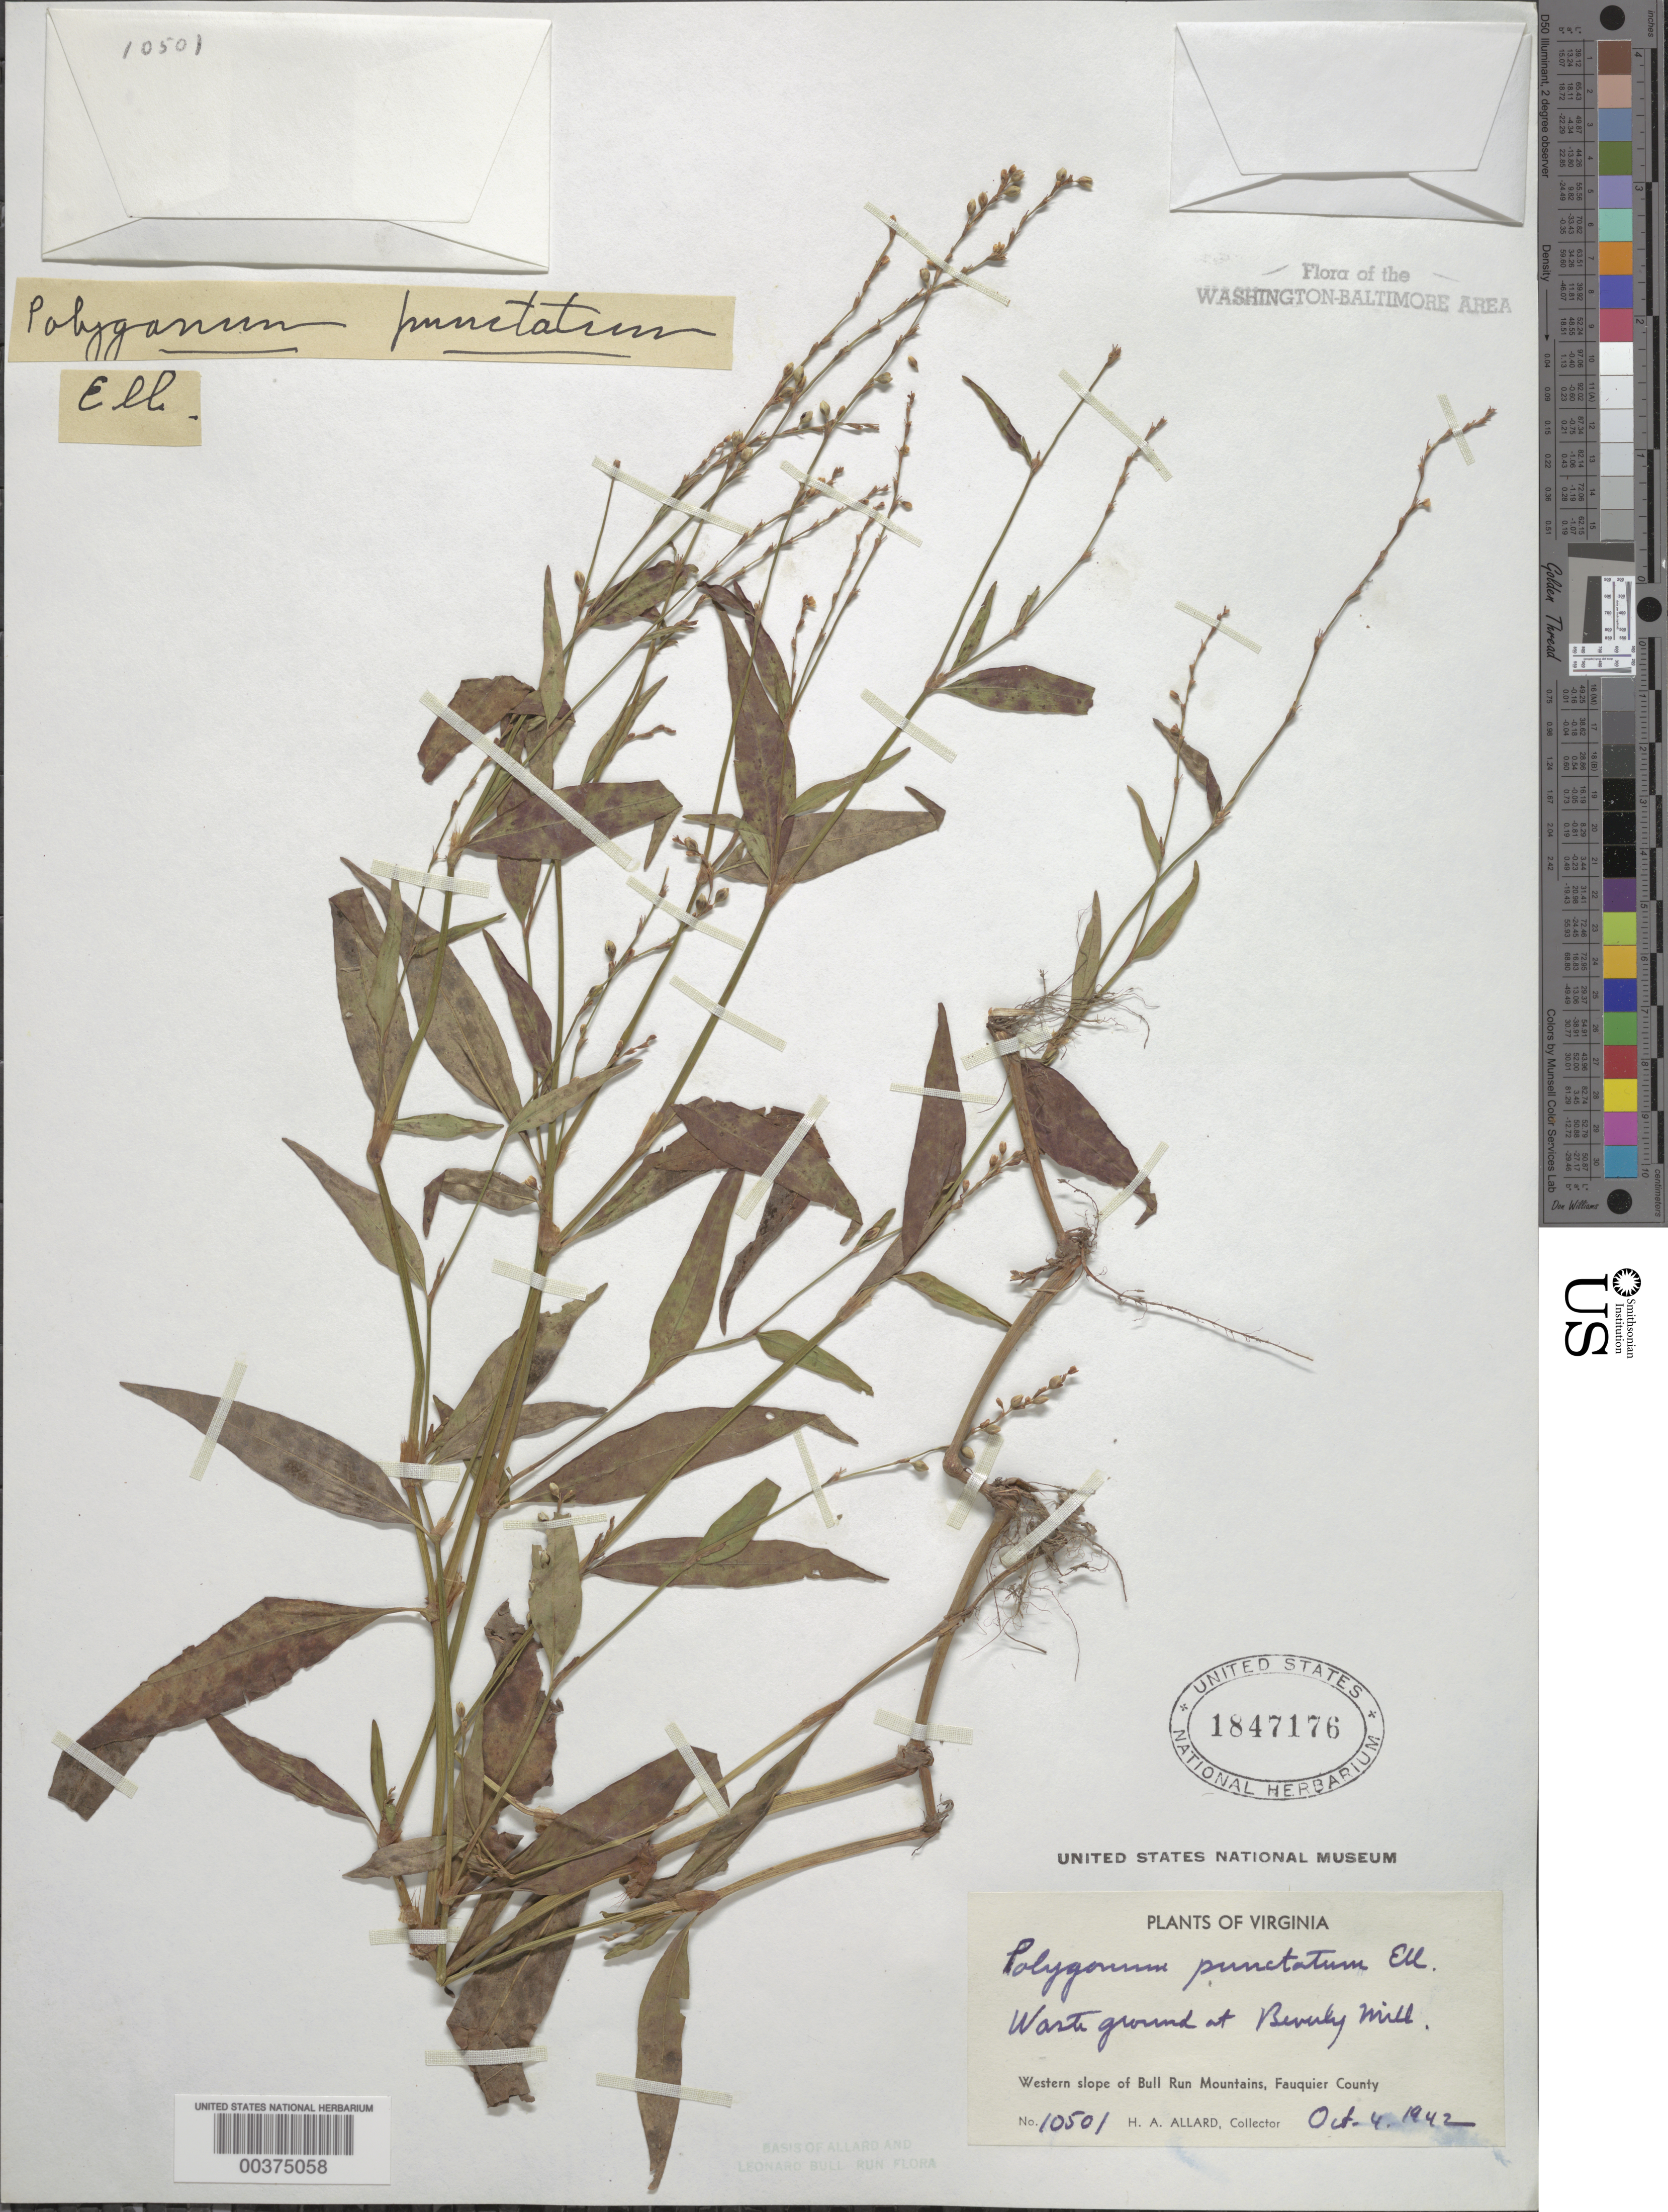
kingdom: Plantae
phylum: Tracheophyta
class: Magnoliopsida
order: Caryophyllales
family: Polygonaceae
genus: Persicaria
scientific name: Persicaria punctata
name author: (Elliott) Small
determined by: Atha, D. E.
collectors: H. A. Allard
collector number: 10501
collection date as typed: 04 Oct 1942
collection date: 1942-10-04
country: United States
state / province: Virginia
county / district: Fauquier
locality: Beverley Mill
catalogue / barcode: US 1847176